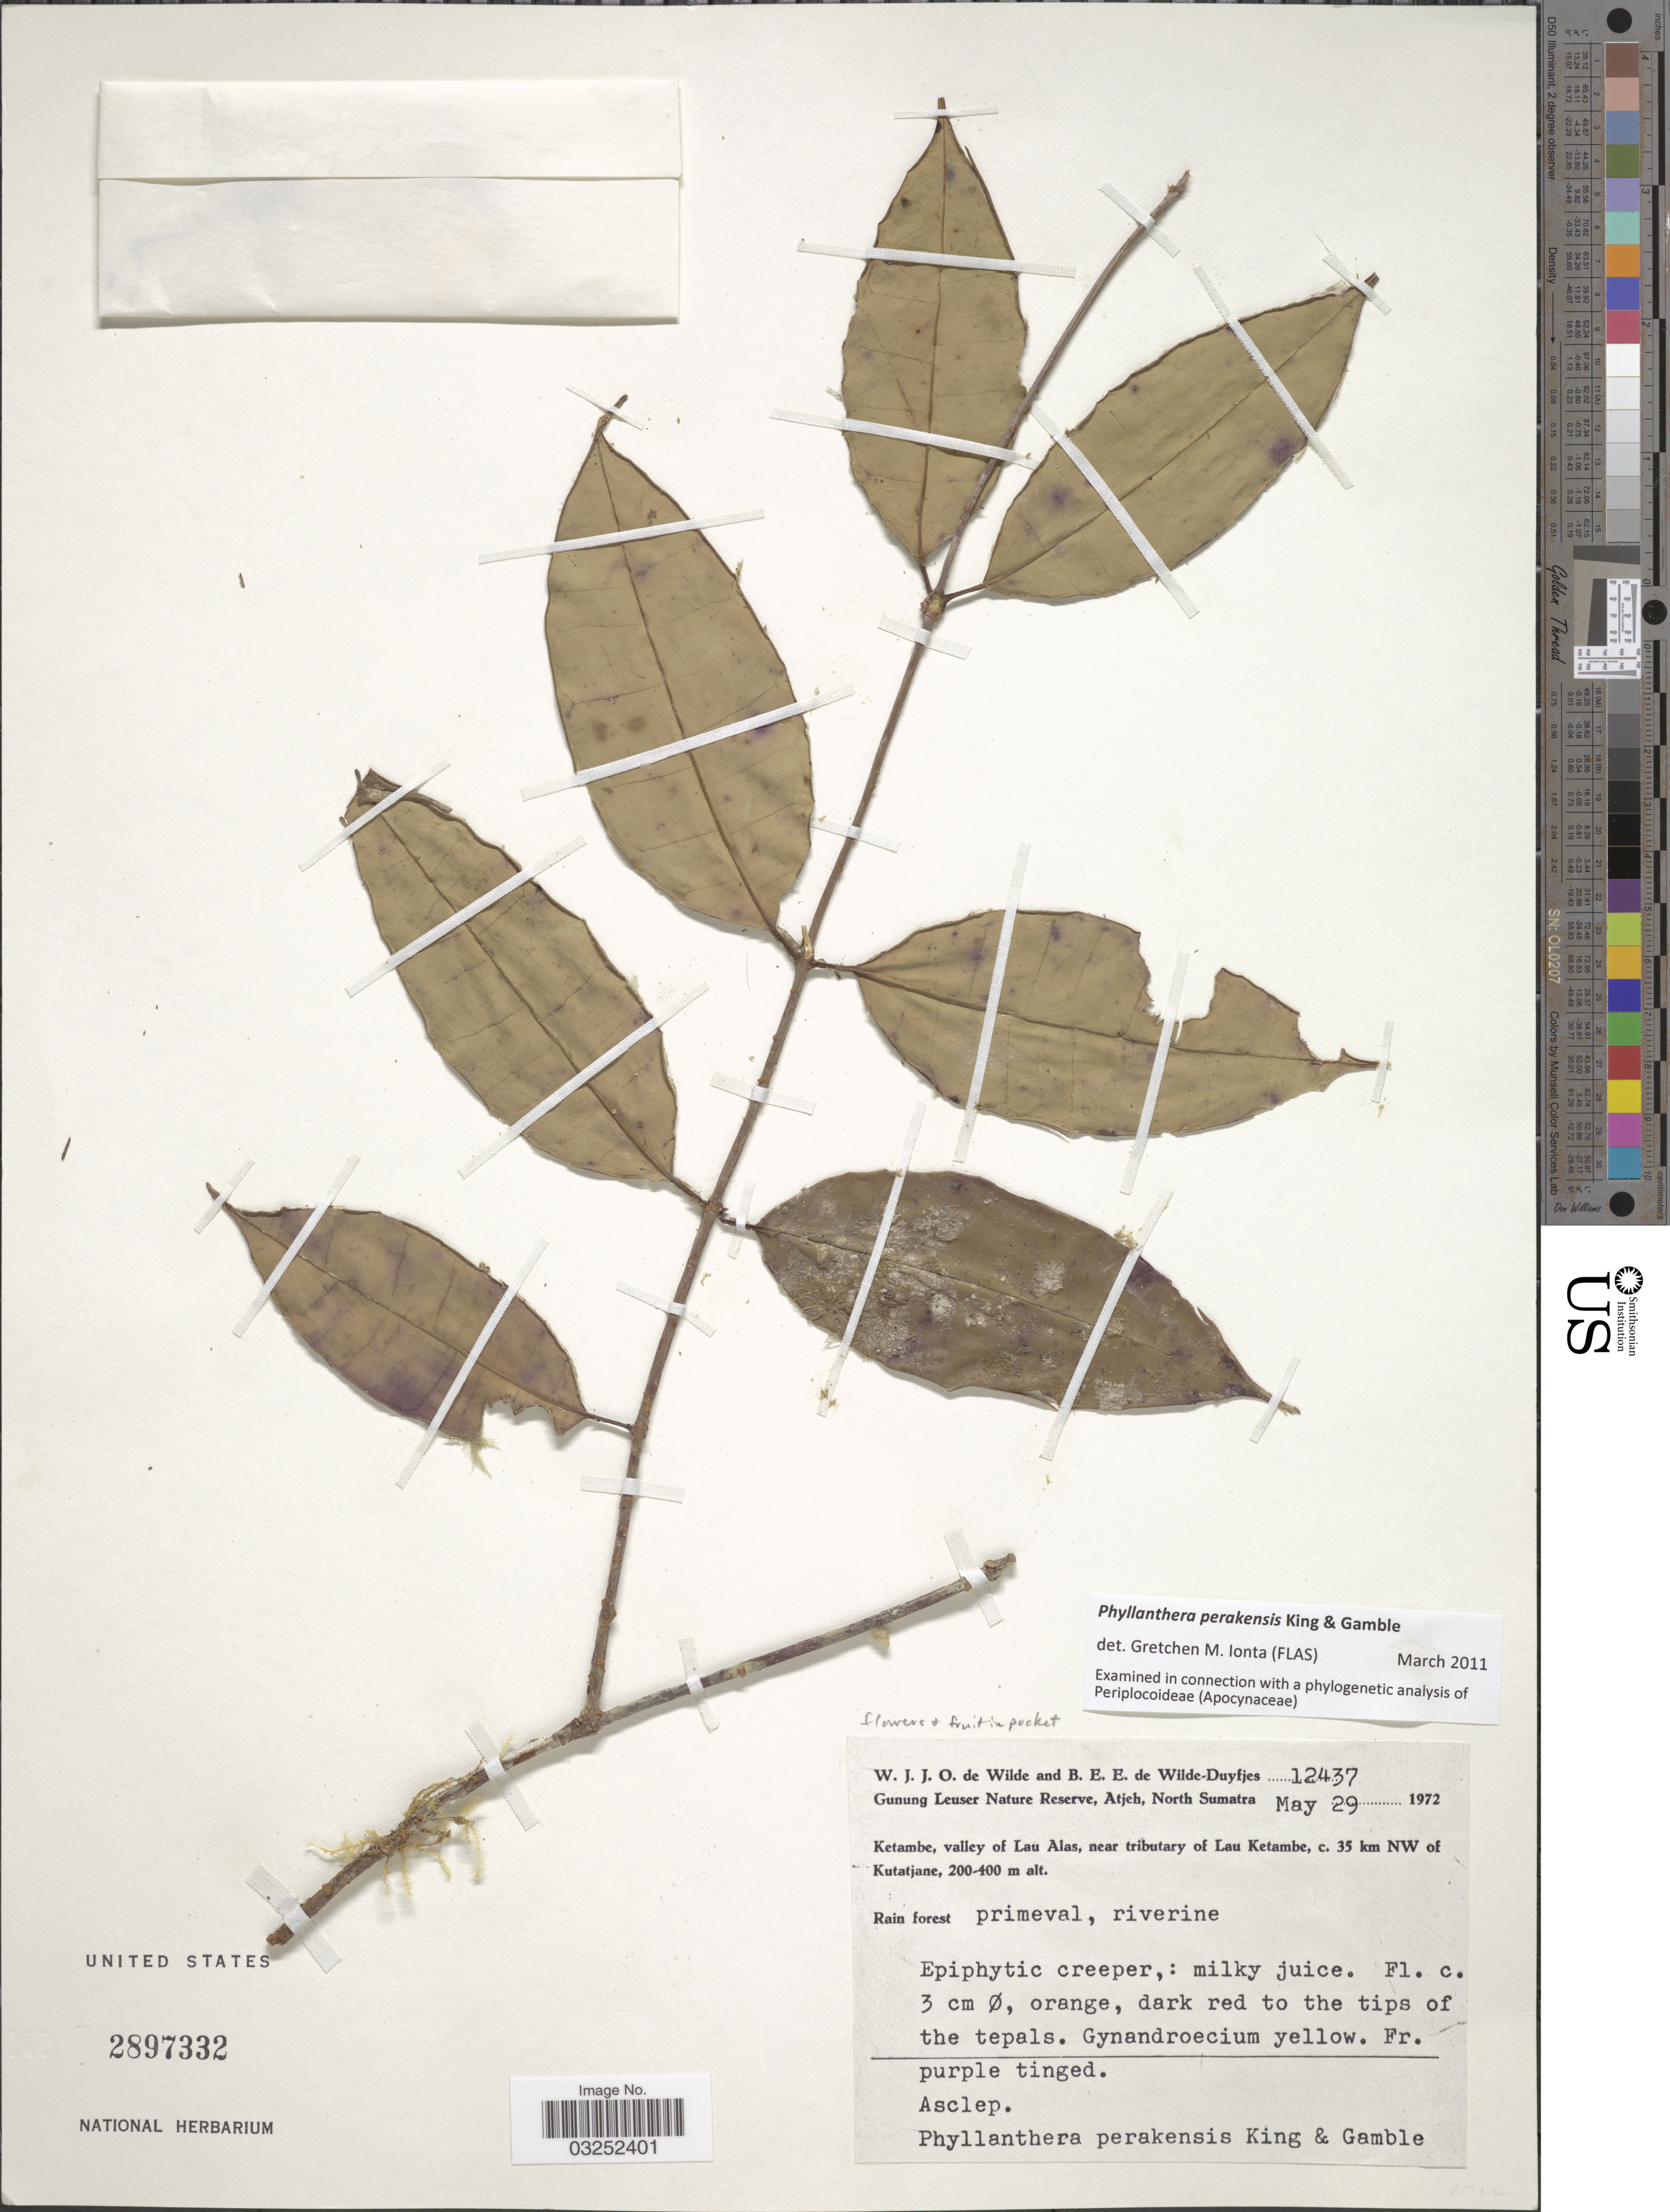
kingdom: Plantae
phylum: Tracheophyta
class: Magnoliopsida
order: Gentianales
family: Apocynaceae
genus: Phyllanthera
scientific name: Phyllanthera perakensis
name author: King & Gamble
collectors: W. J. de Wilde & B. E. de Wilde-Duyfjes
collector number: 12437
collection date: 1972-05-29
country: Indonesia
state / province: Sumatra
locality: Gunung Leuser Nature Reserve, Atjeh, North Sumatra. Ketambe, valley of Lau Alas, near tributary of Lau Ketambe, c. 35 km NW of Kutatjane.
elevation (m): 200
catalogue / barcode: US 2897332